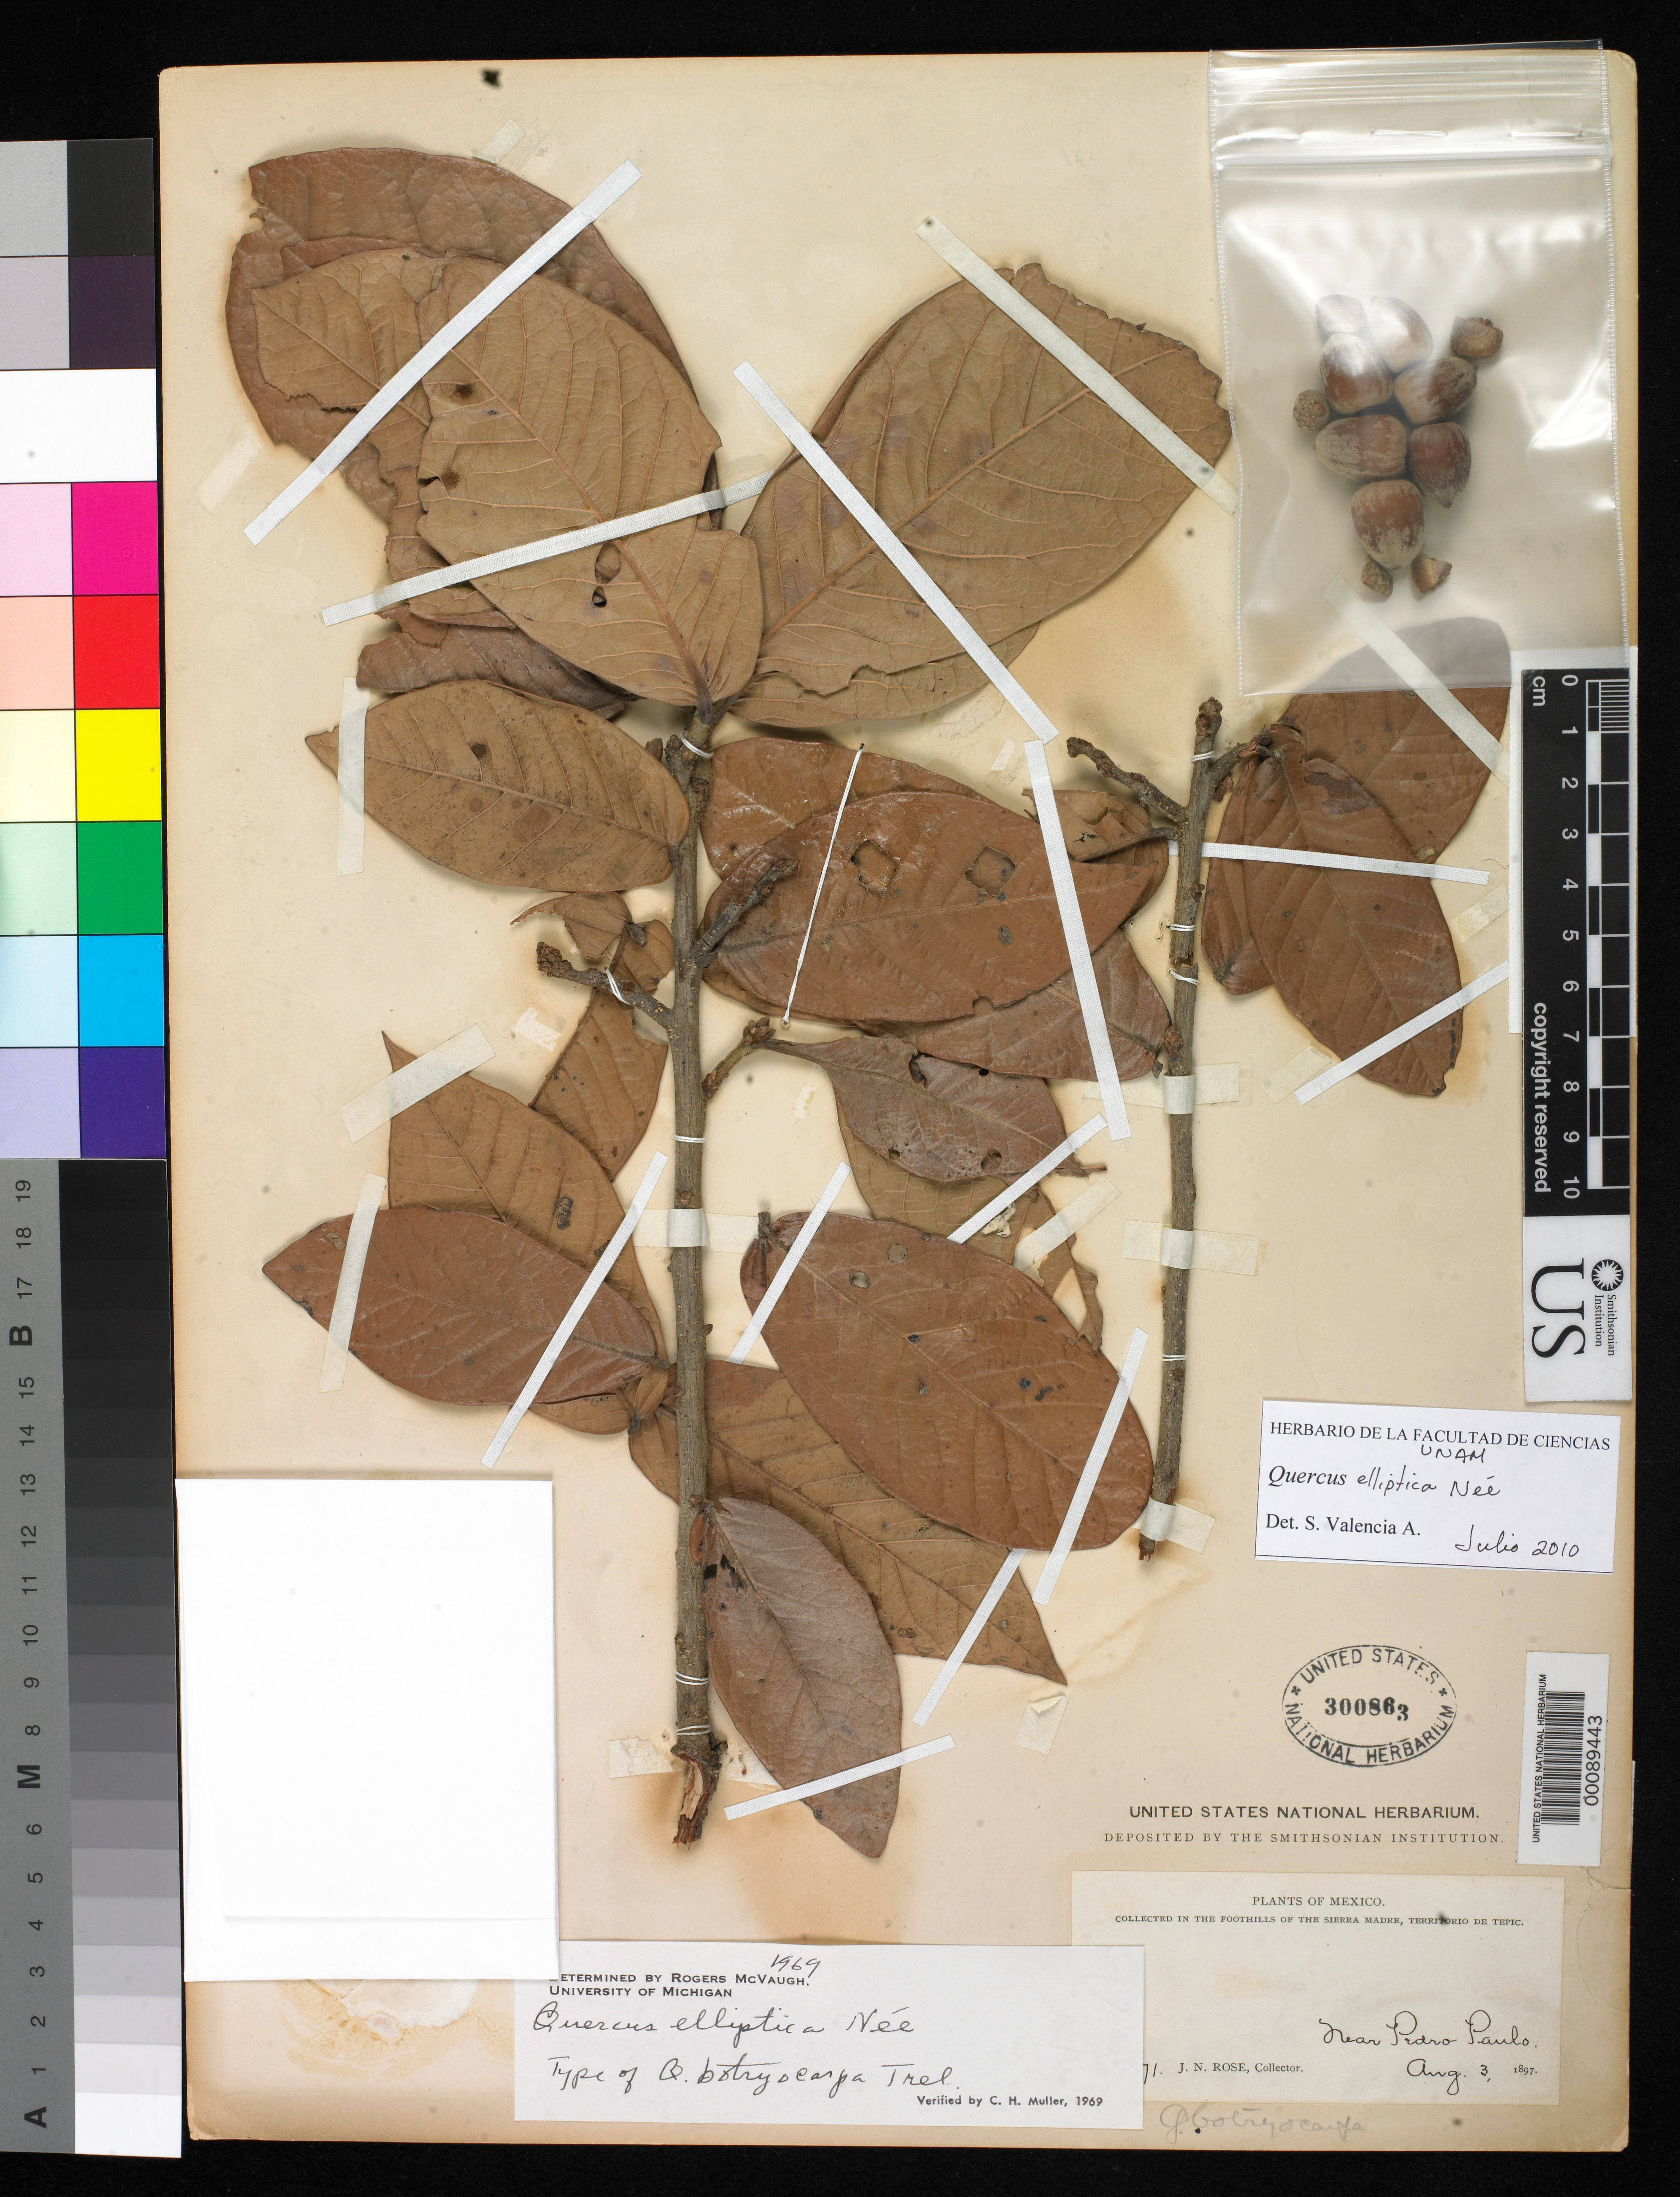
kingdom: Plantae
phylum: Tracheophyta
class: Magnoliopsida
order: Fagales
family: Fagaceae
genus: Quercus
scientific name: Quercus botryocarpa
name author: Trel.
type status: Holotype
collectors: J. N. Rose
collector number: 1971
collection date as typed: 03 Aug 1897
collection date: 1897-08-03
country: Mexico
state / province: Nayarit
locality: Foothills near Pedro Paulo, Tepic.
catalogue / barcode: US 300863